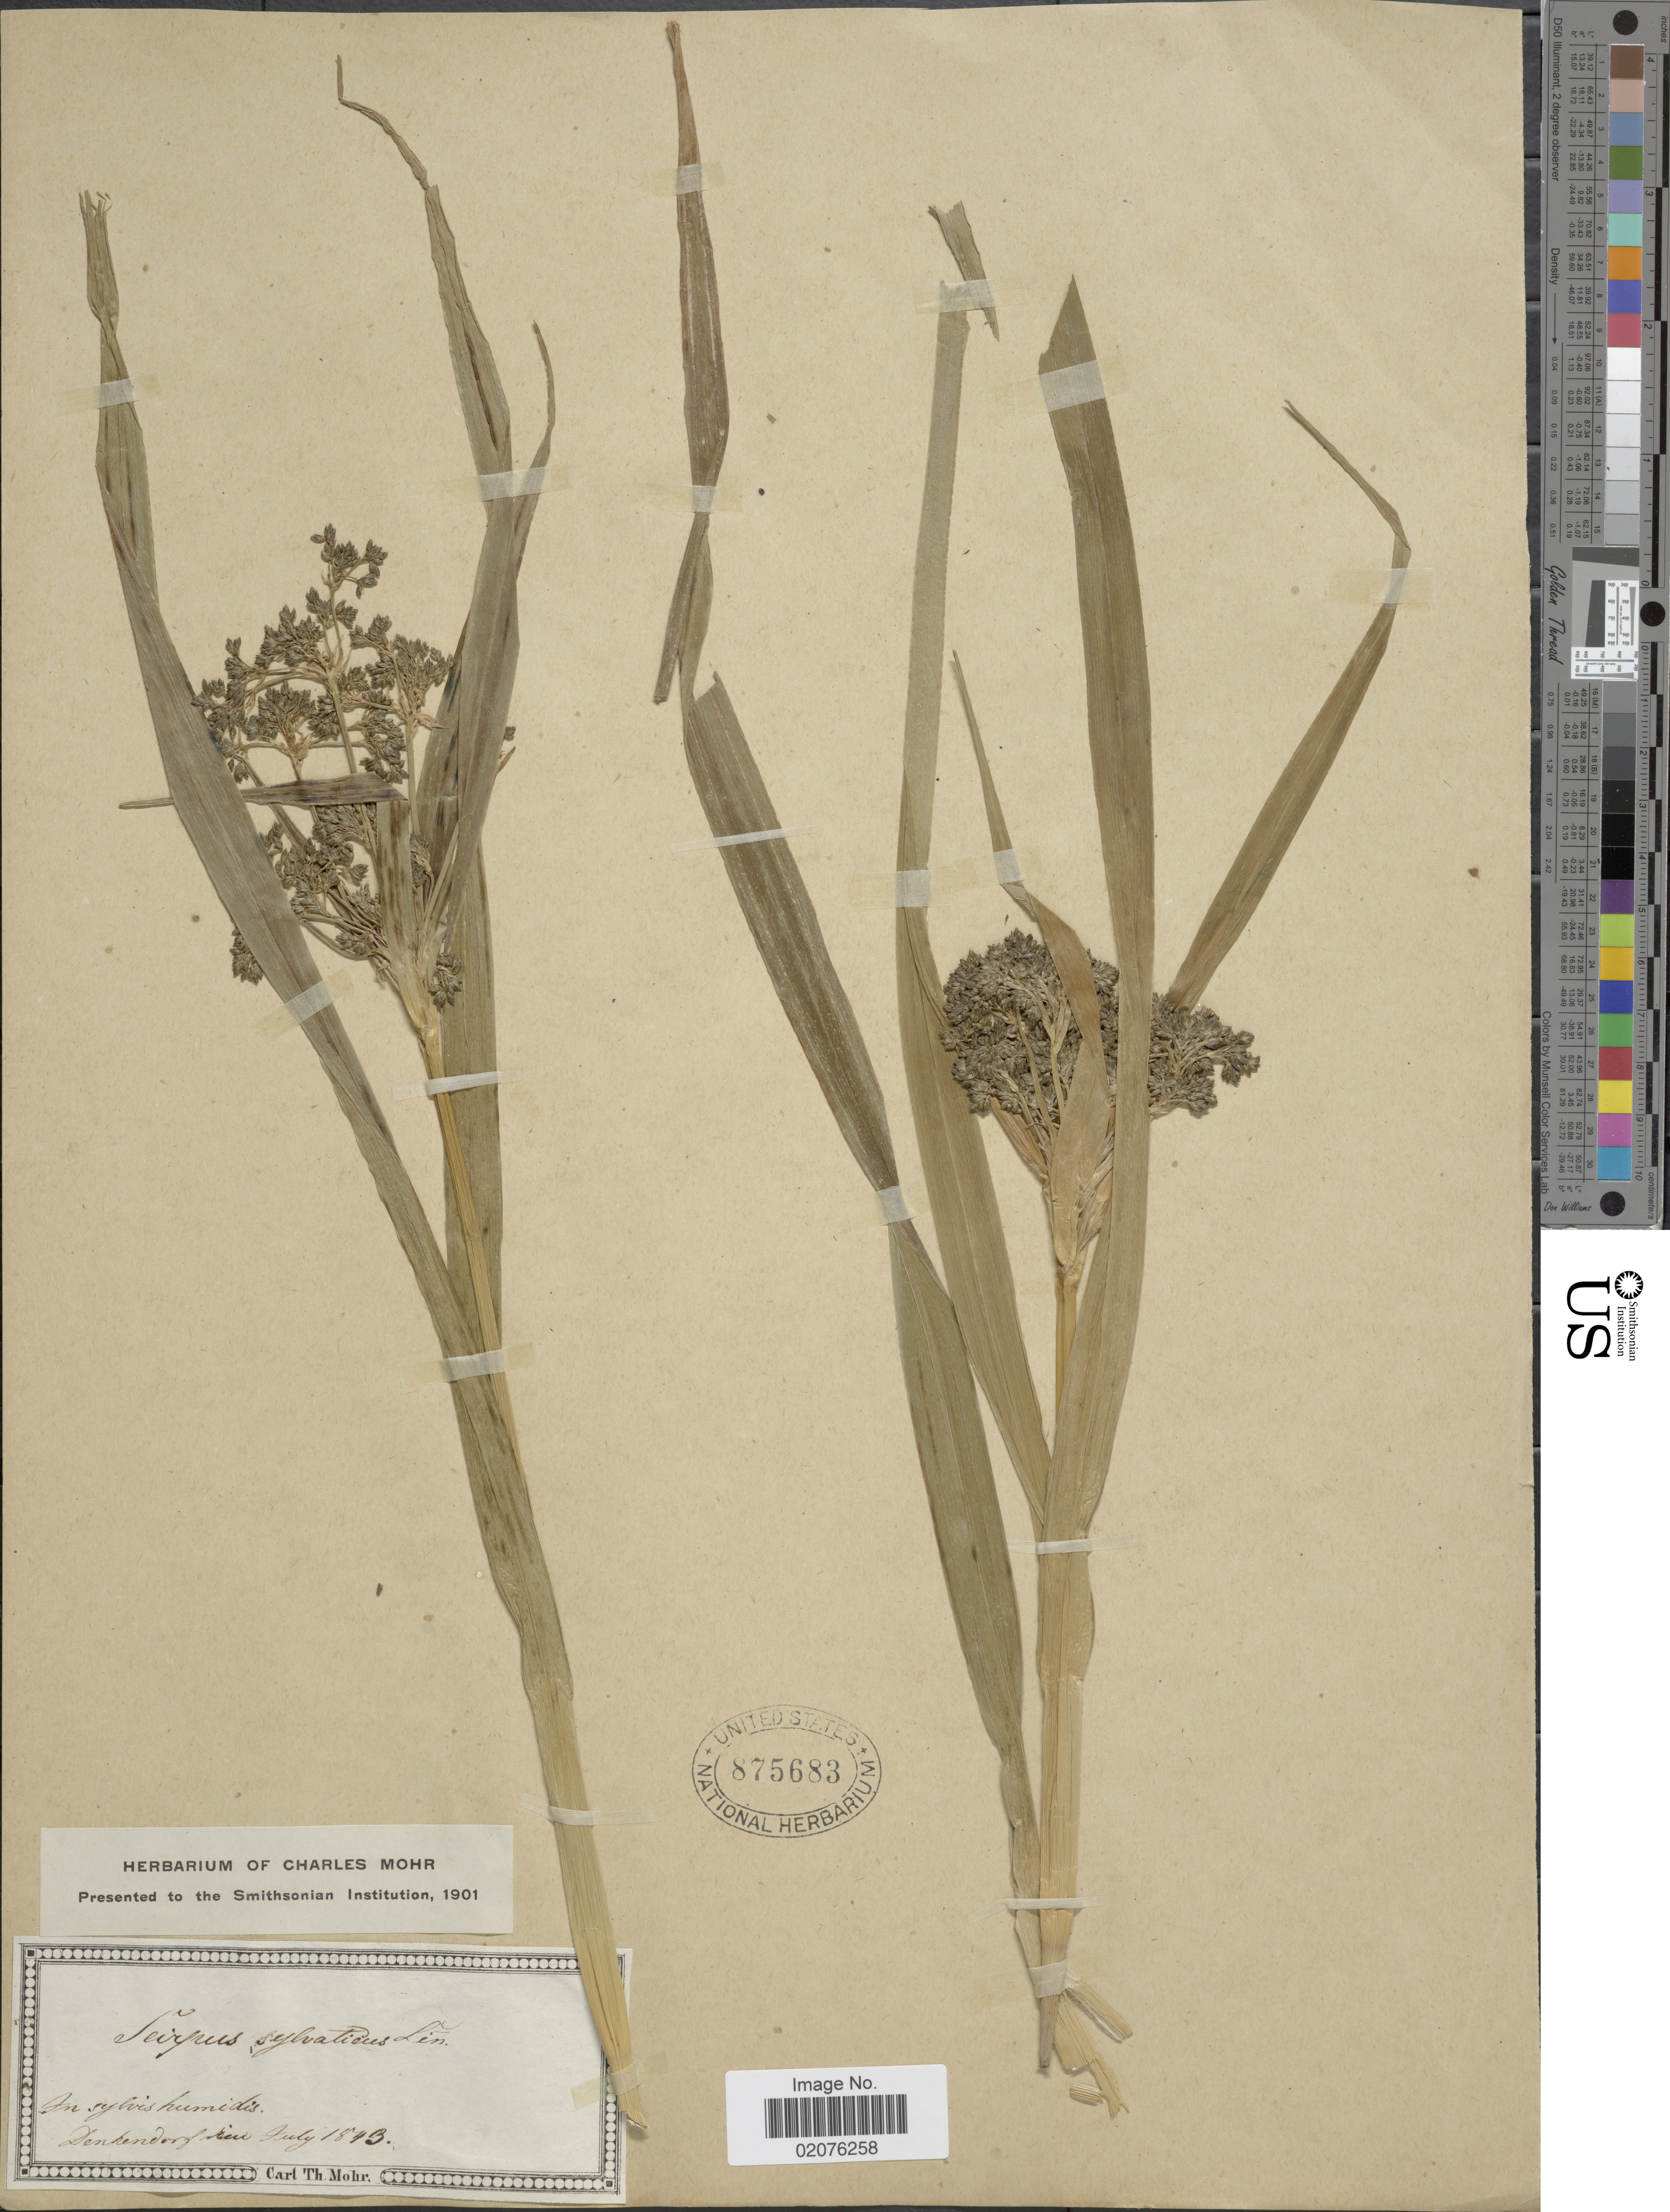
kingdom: Plantae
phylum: Tracheophyta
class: Liliopsida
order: Poales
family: Cyperaceae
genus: Scirpus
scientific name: Scirpus sylvaticus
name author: L.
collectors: ex herb. Charles Mohr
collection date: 1843-07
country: Germany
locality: Denkendorf [interpreted]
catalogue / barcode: US 875683